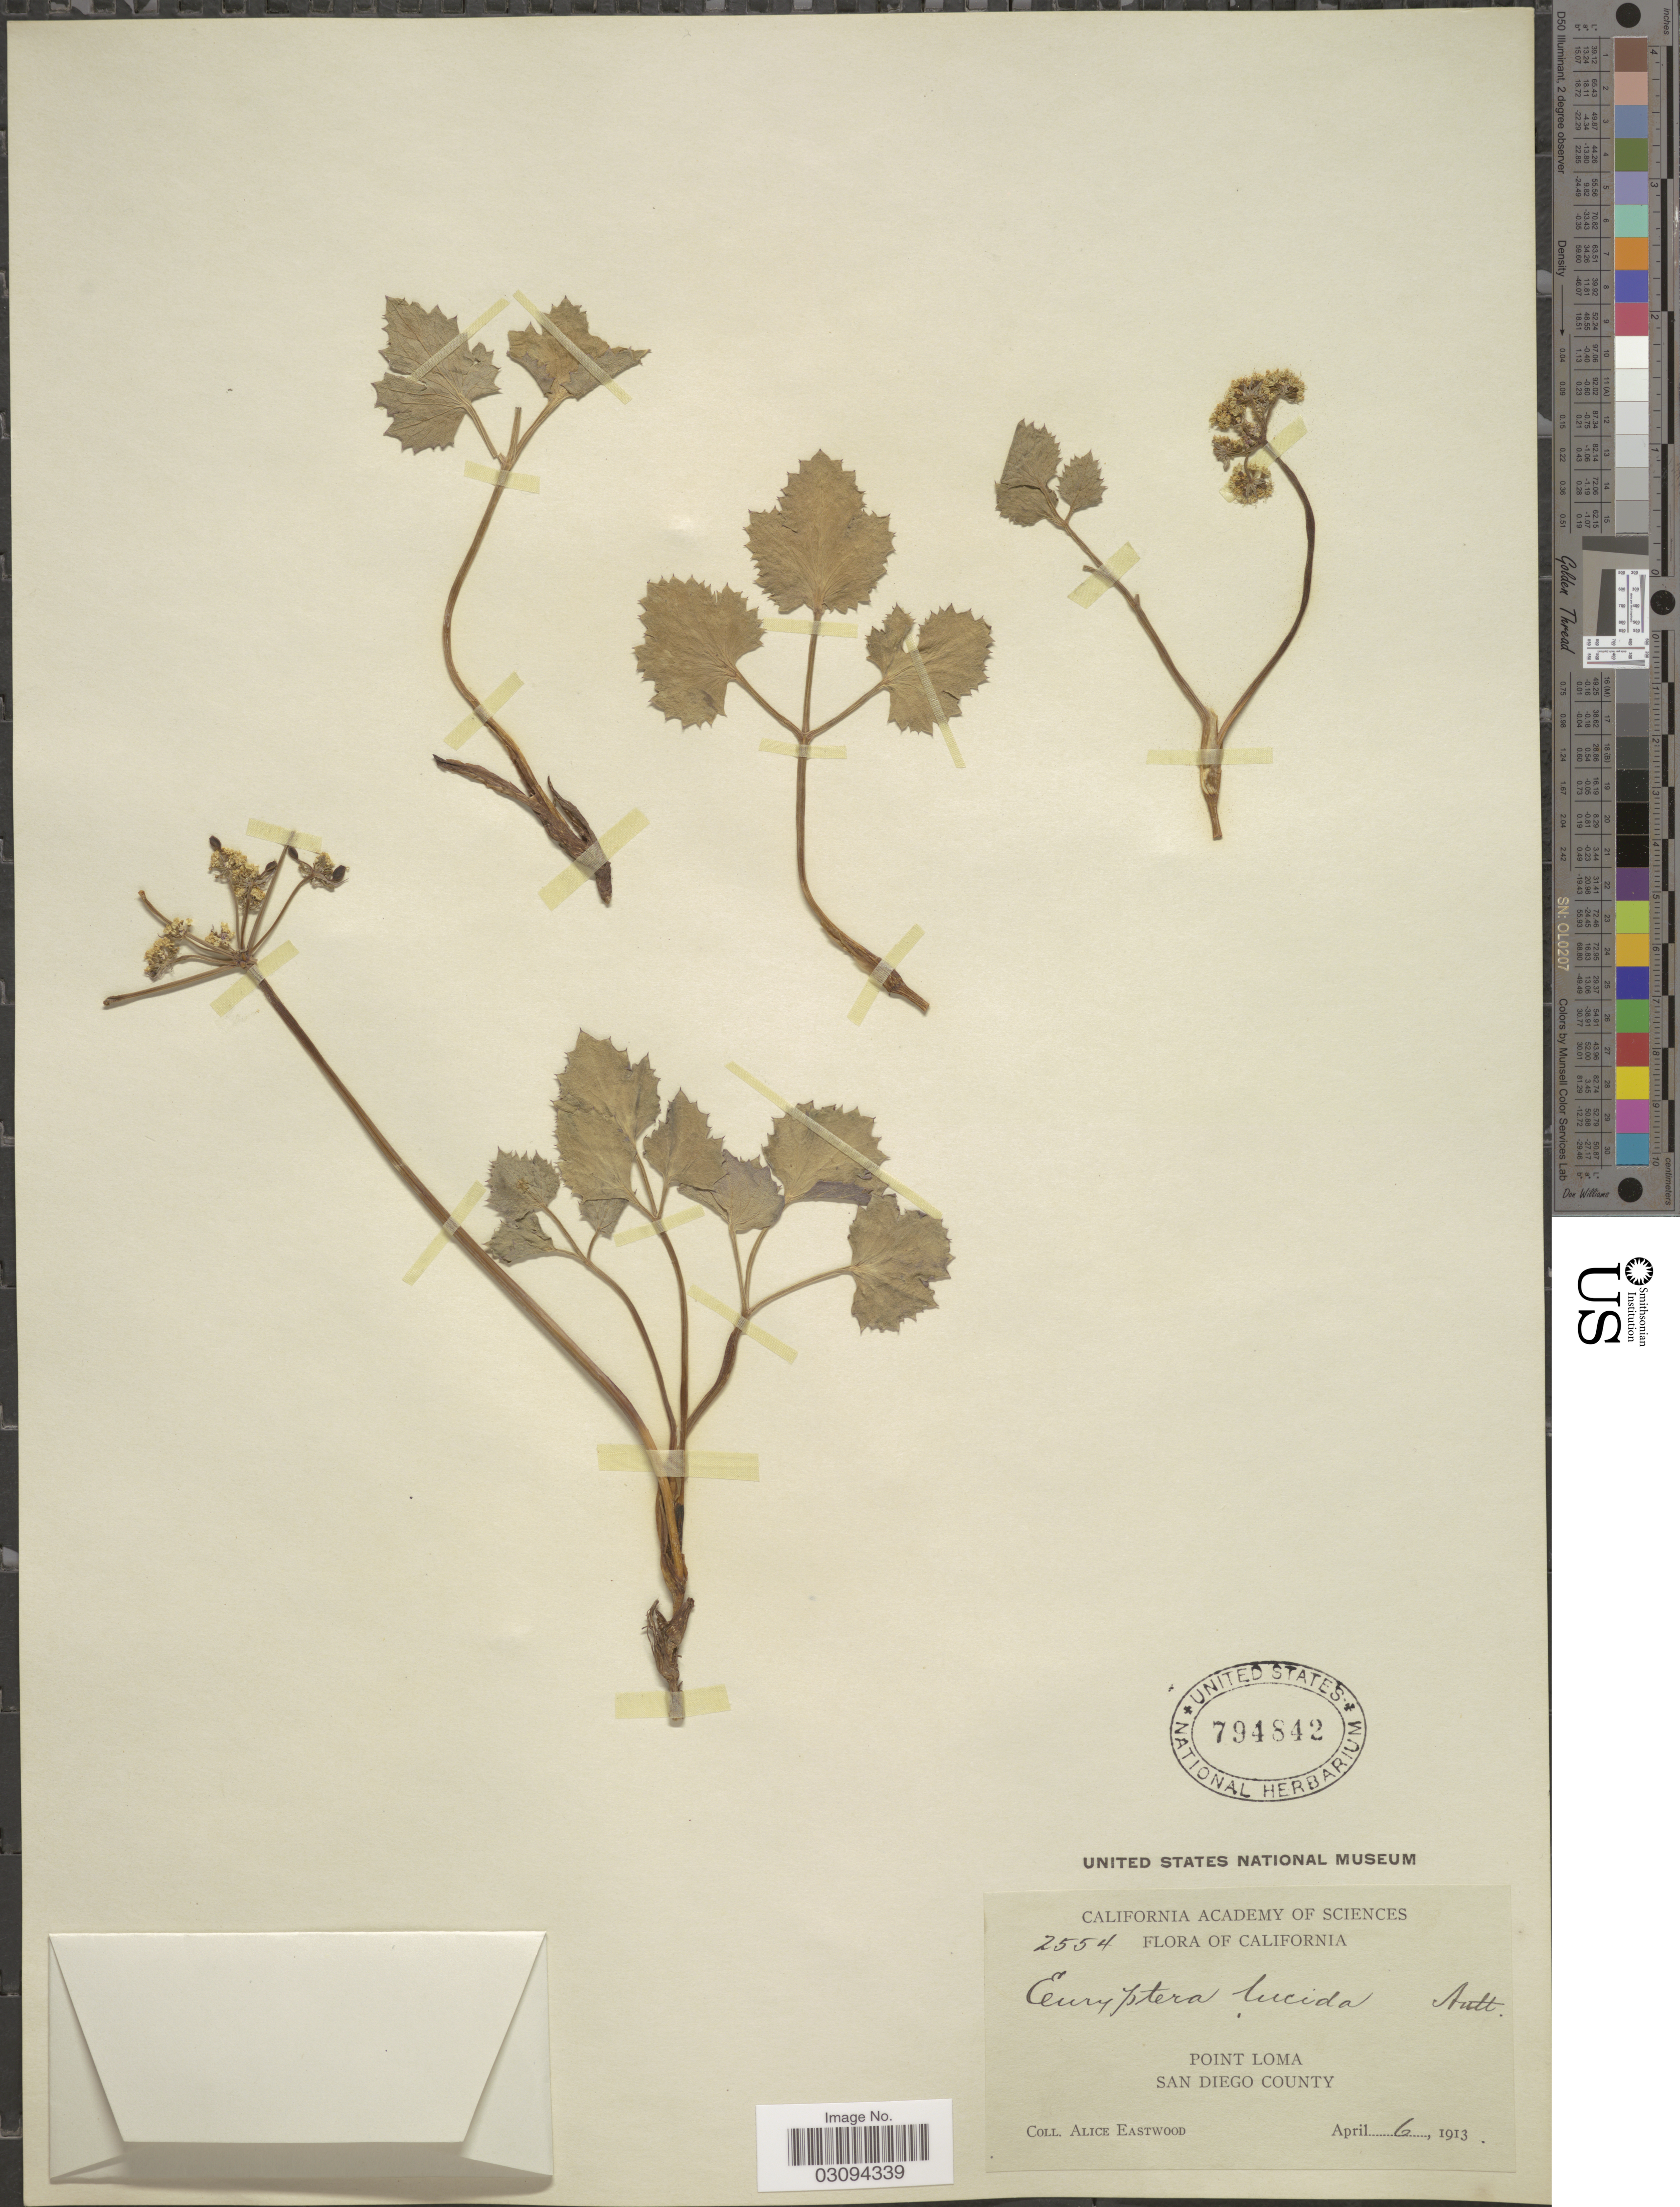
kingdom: Plantae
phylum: Tracheophyta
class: Magnoliopsida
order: Apiales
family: Apiaceae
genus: Lomatium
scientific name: Lomatium lucidum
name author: (Nutt. ex Torr. & A. Gray) Jeps.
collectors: A. Eastwood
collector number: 2554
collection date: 1913-04-06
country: United States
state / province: California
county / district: San Diego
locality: Point Loma. San Diego County.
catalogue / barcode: US 794842